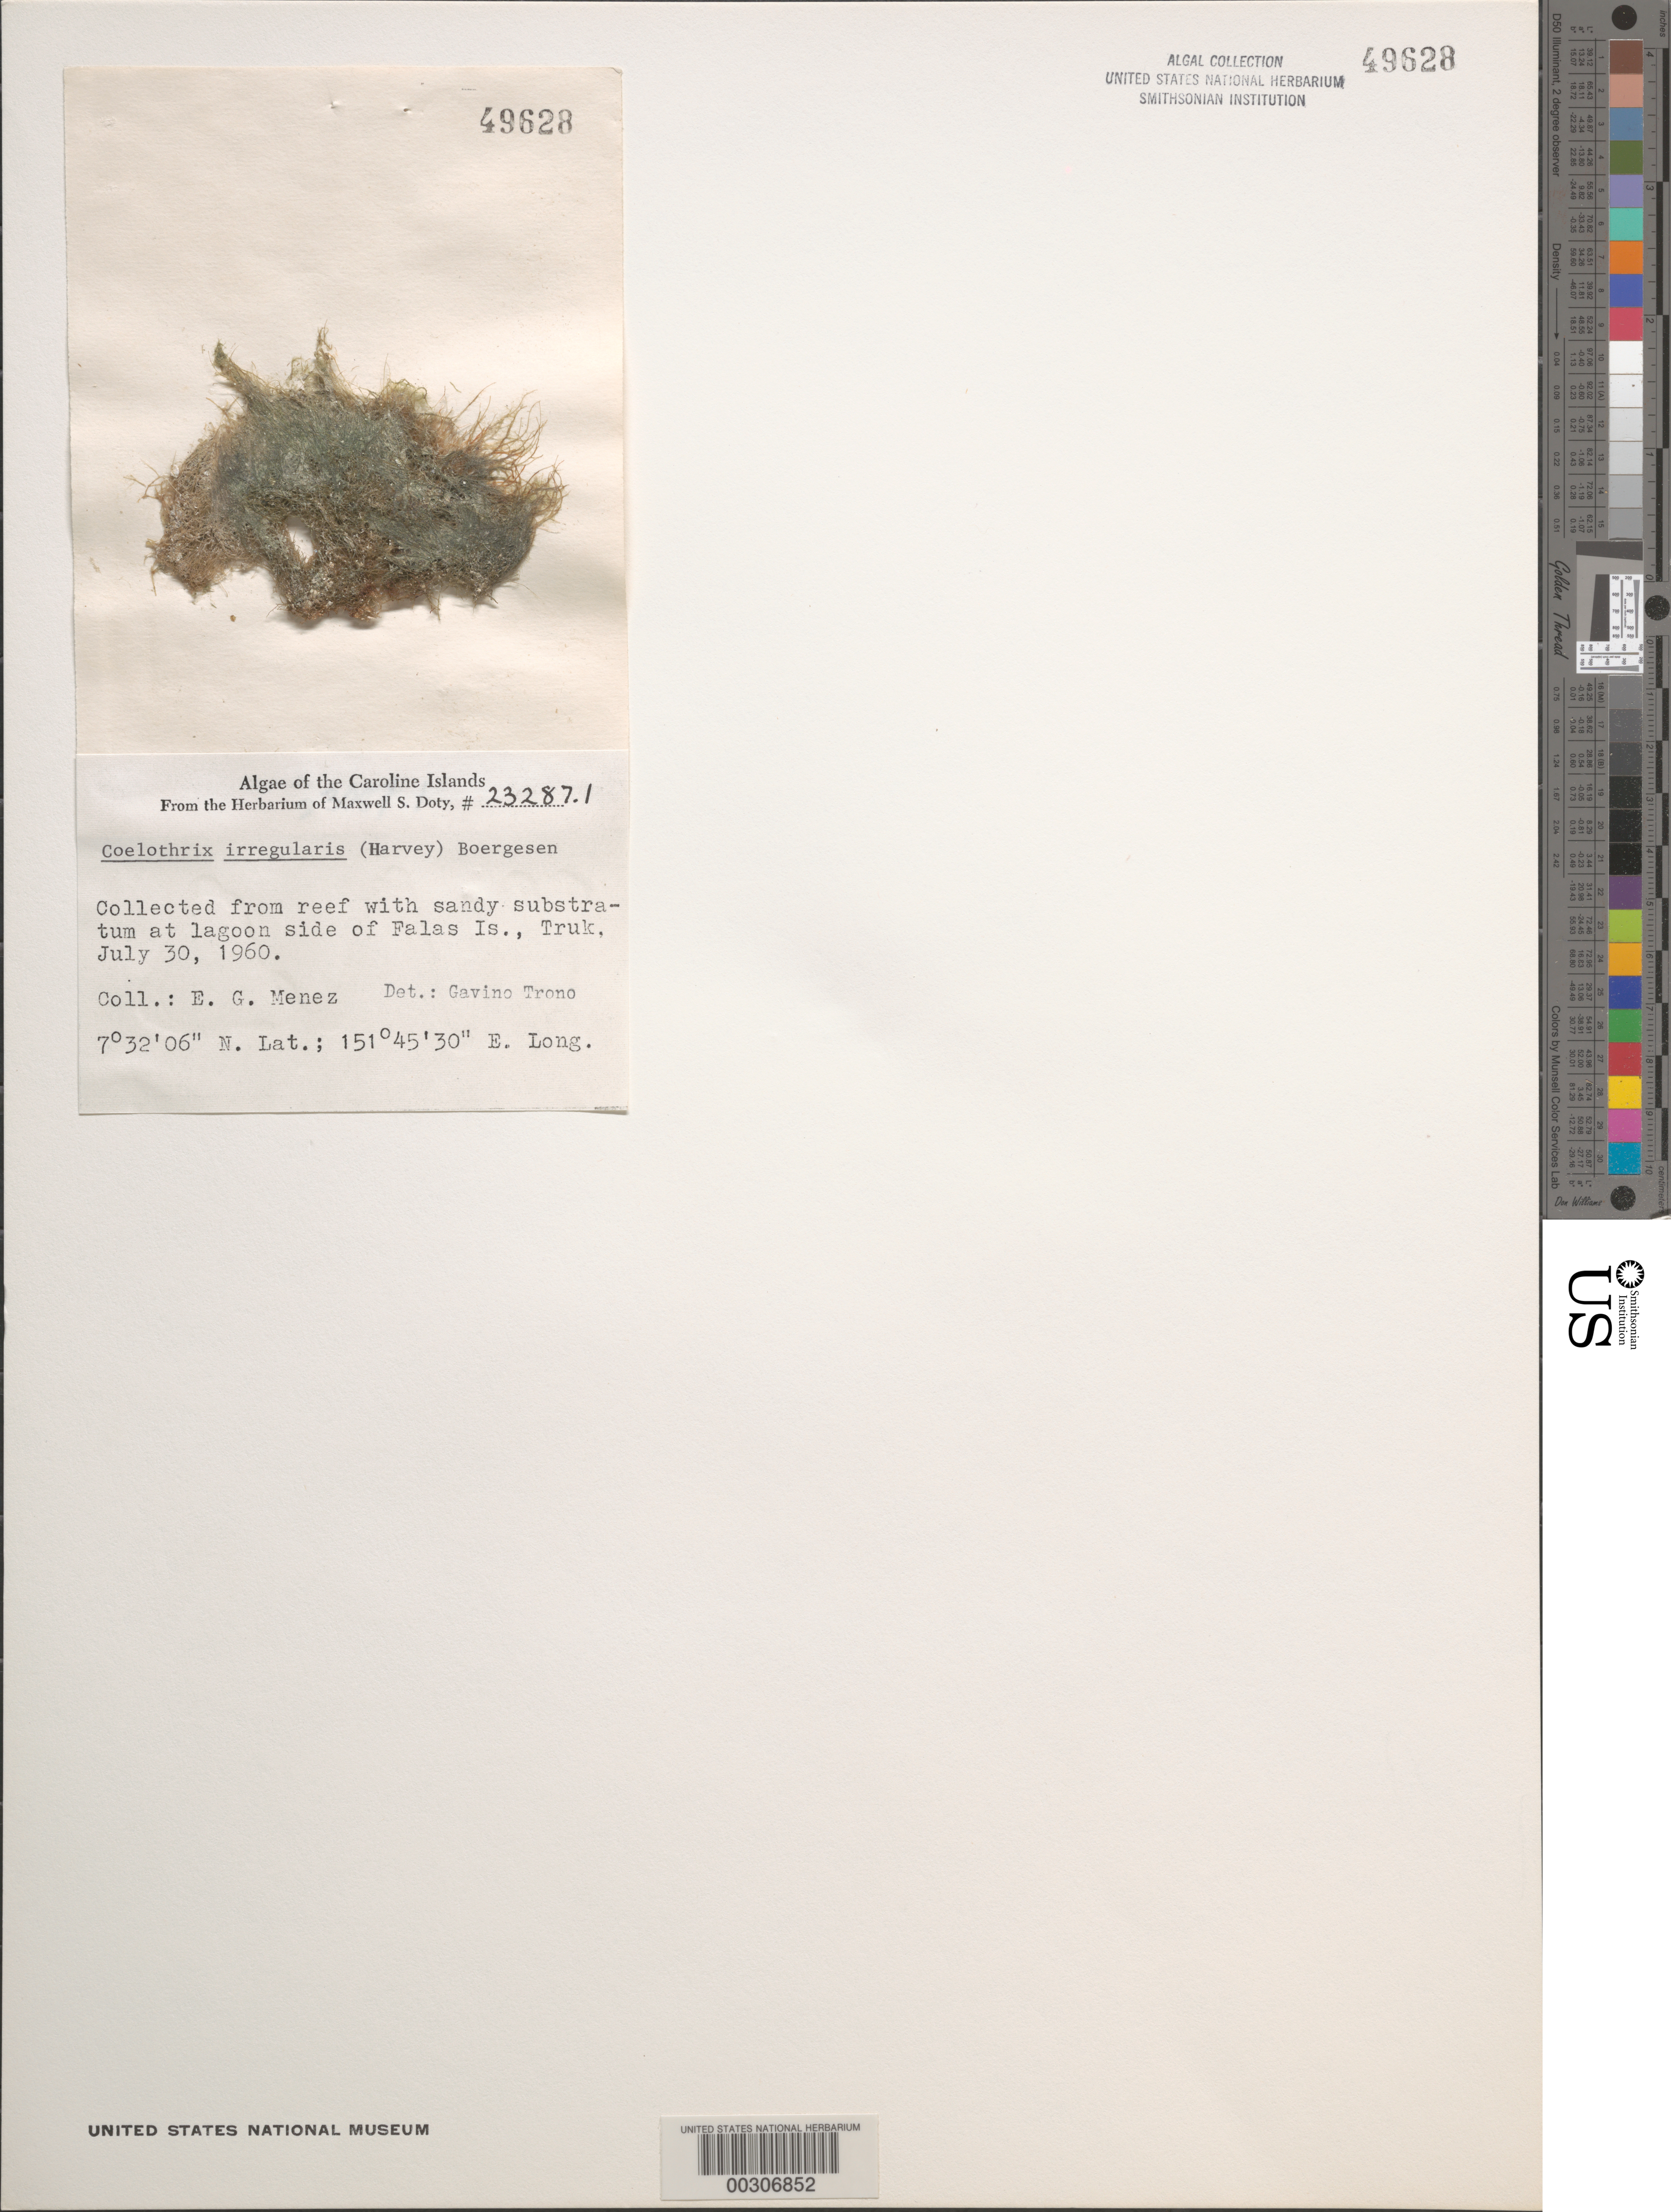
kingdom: Plantae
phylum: Rhodophyta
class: Florideophyceae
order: Rhodymeniales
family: Champiaceae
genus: Coelothrix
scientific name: Coelothrix irregularis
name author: (Harv.) Børgesen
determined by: Trono, Gavino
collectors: Meñez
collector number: MSD 23287.1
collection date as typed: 30 Jul 1960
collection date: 1960-07-30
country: Micronesia, Federated States of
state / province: Truk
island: Falas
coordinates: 7 32' 06" N, 151 45' 30" E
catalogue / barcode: US 49628